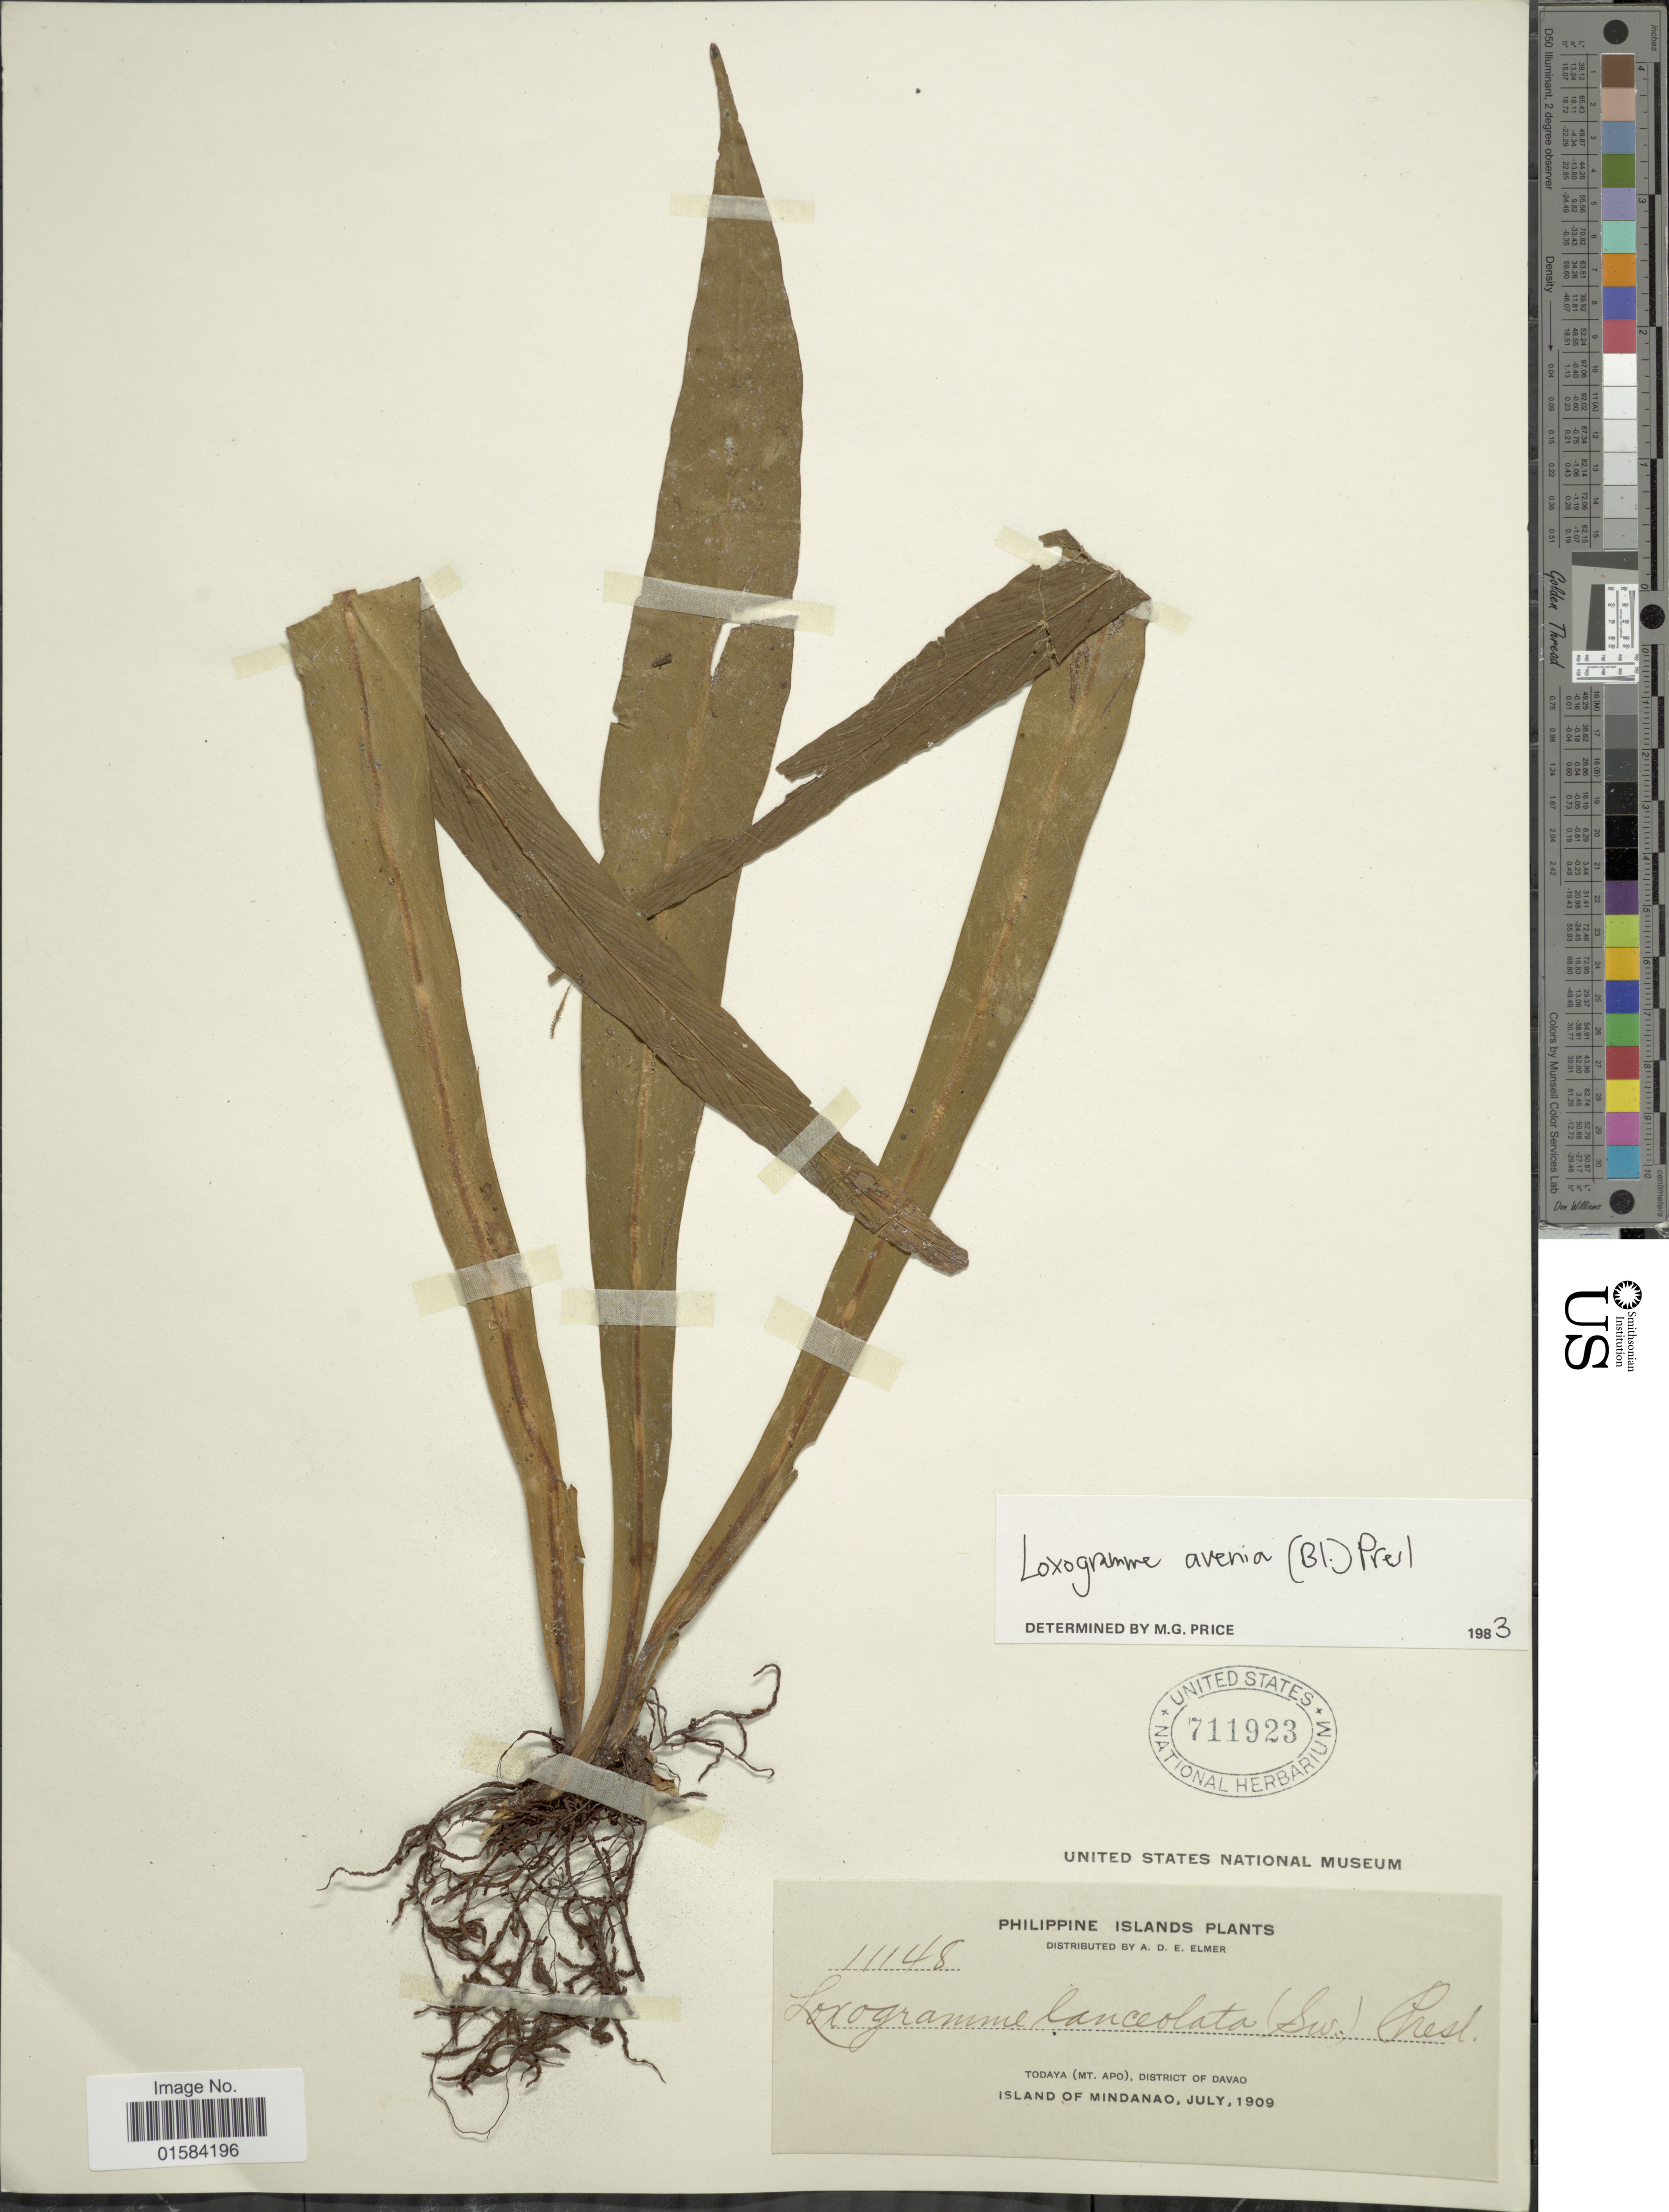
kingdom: Plantae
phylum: Tracheophyta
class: Polypodiopsida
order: Polypodiales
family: Polypodiaceae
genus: Loxogramme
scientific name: Loxogramme avenia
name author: (Blume) C. Presl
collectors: A. D. E. Elmer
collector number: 11148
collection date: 1909-07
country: Philippines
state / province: Davao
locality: Philippine Islands, Todaya (Mt Apo), District of Davao, island of Mindanao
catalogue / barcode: US 711923